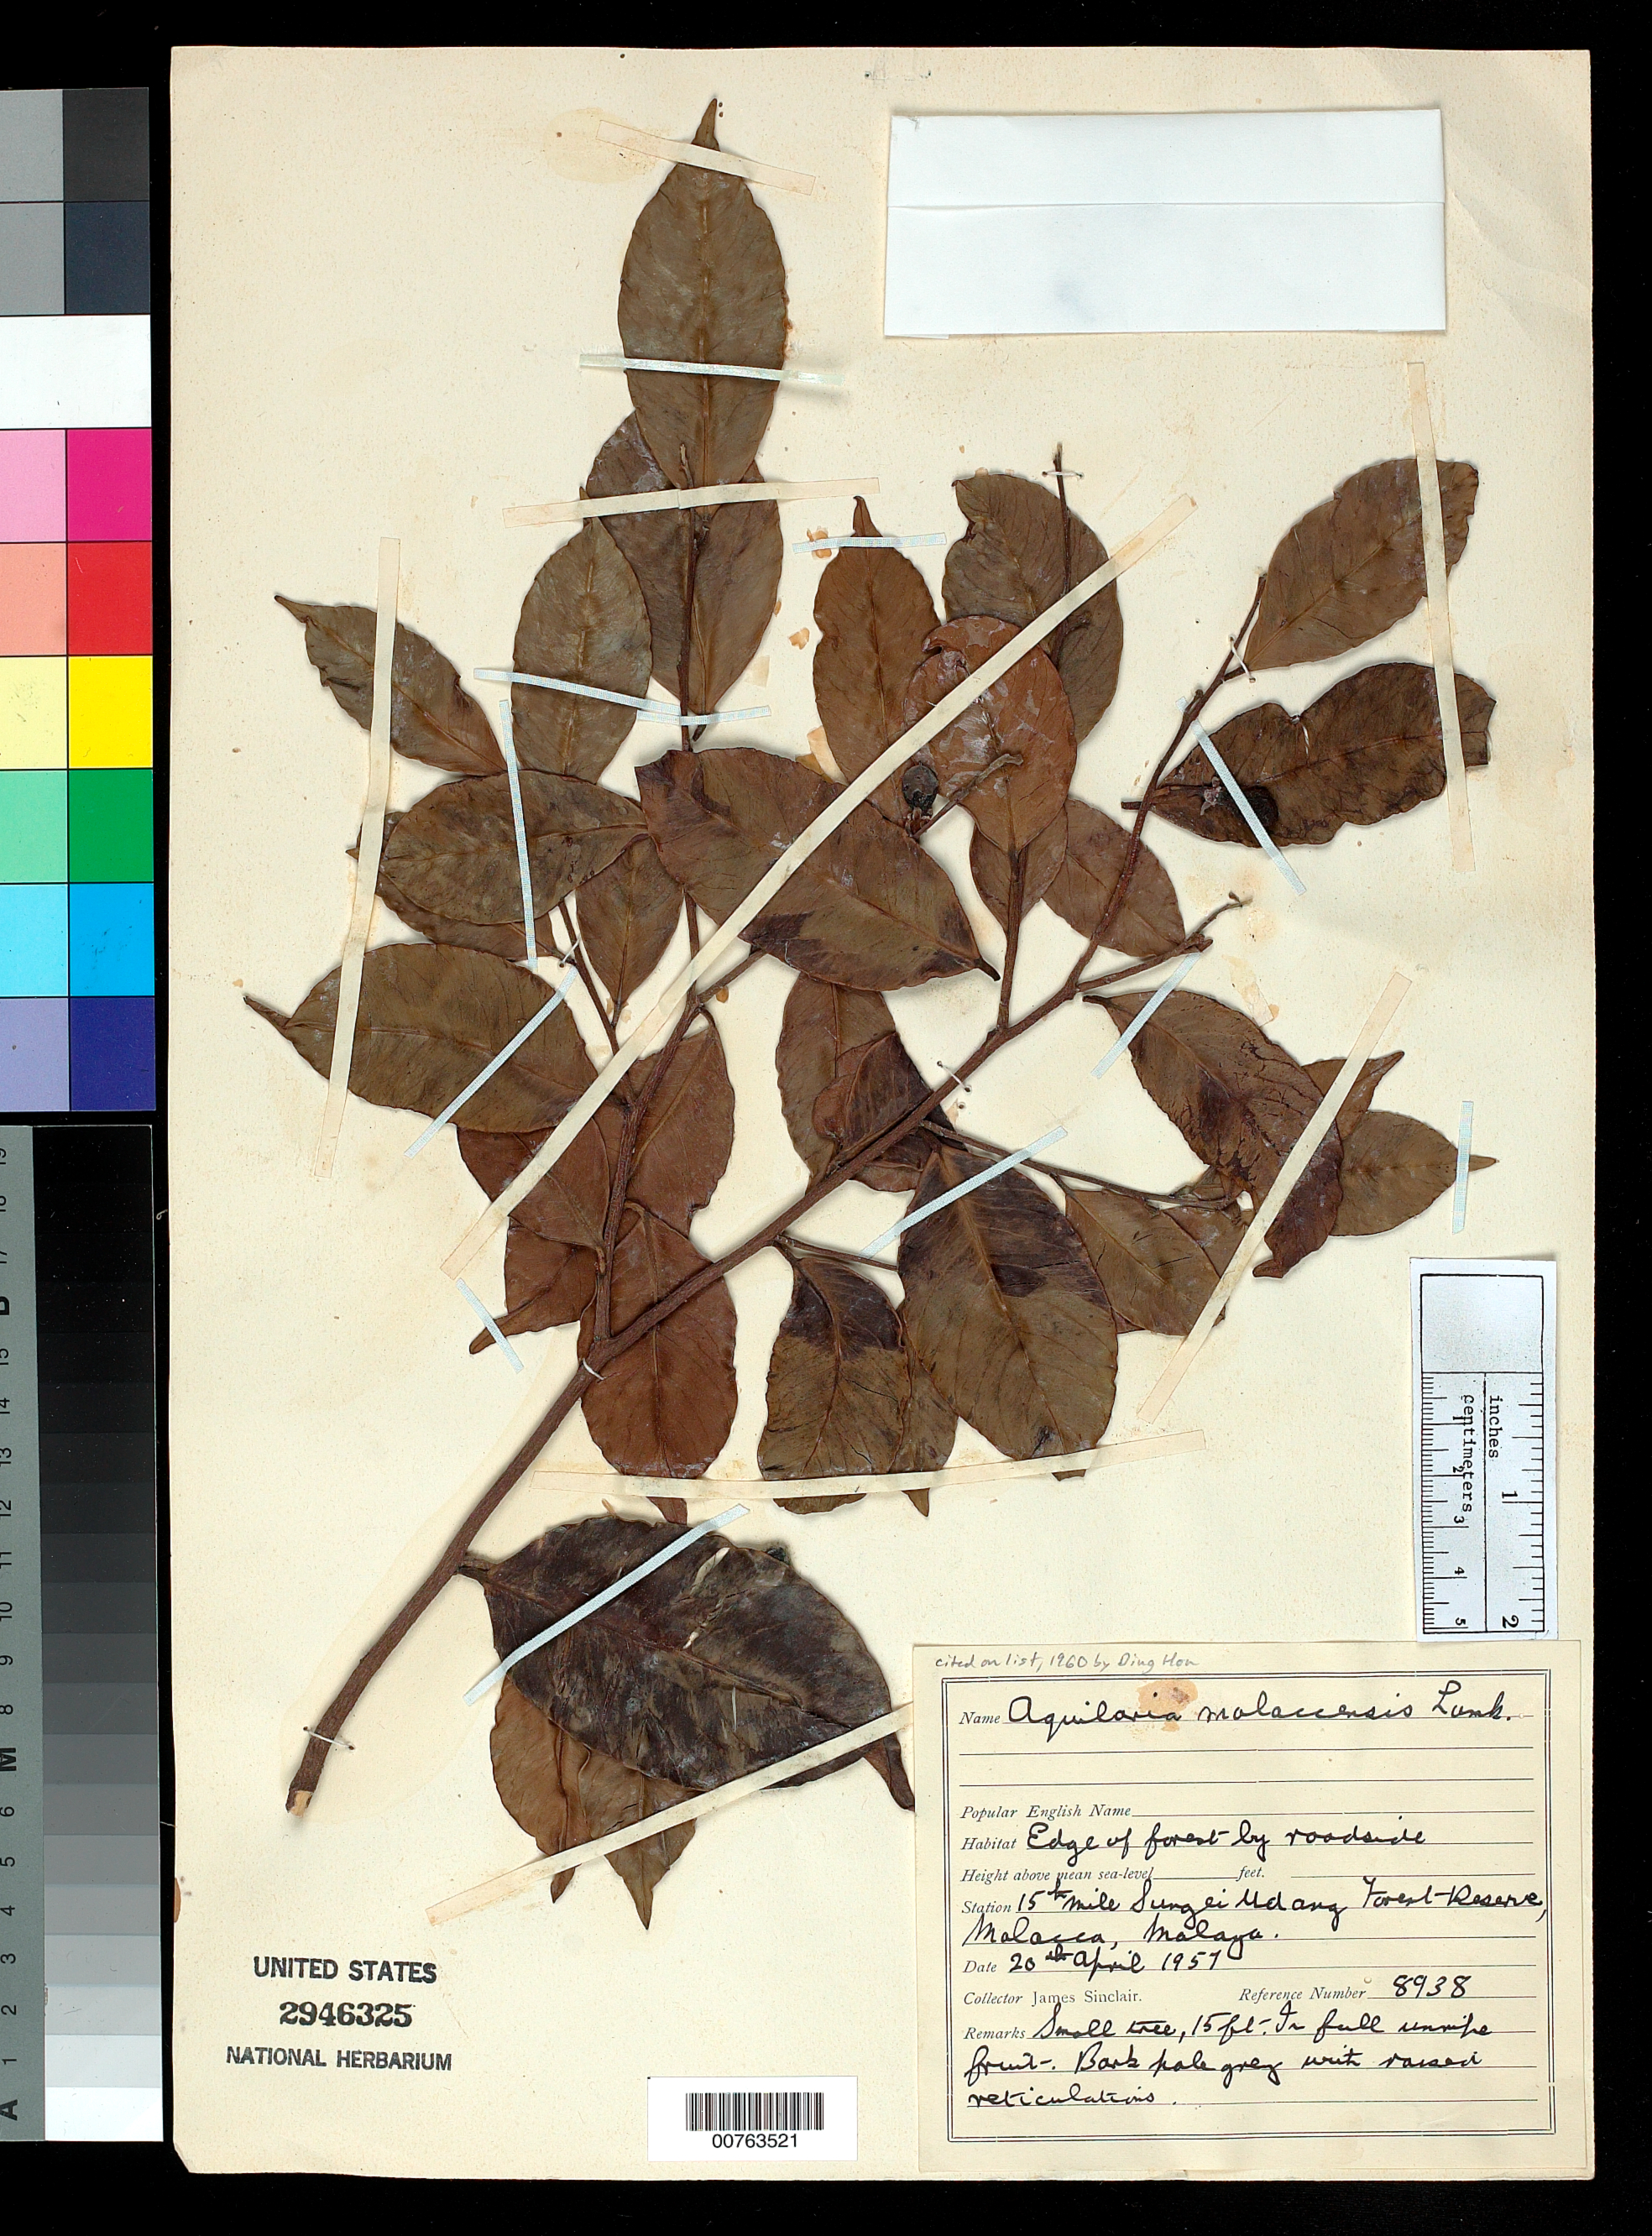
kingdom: Plantae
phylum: Tracheophyta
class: Magnoliopsida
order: Malvales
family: Thymelaeaceae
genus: Aquilaria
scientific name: Aquilaria malaccensis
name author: Lam.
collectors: J. Sinclair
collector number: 8938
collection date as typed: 20 Apr 1957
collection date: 1957-04-20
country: Malaysia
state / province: Melaka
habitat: Edge of forest by roadside.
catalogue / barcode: US 2946325